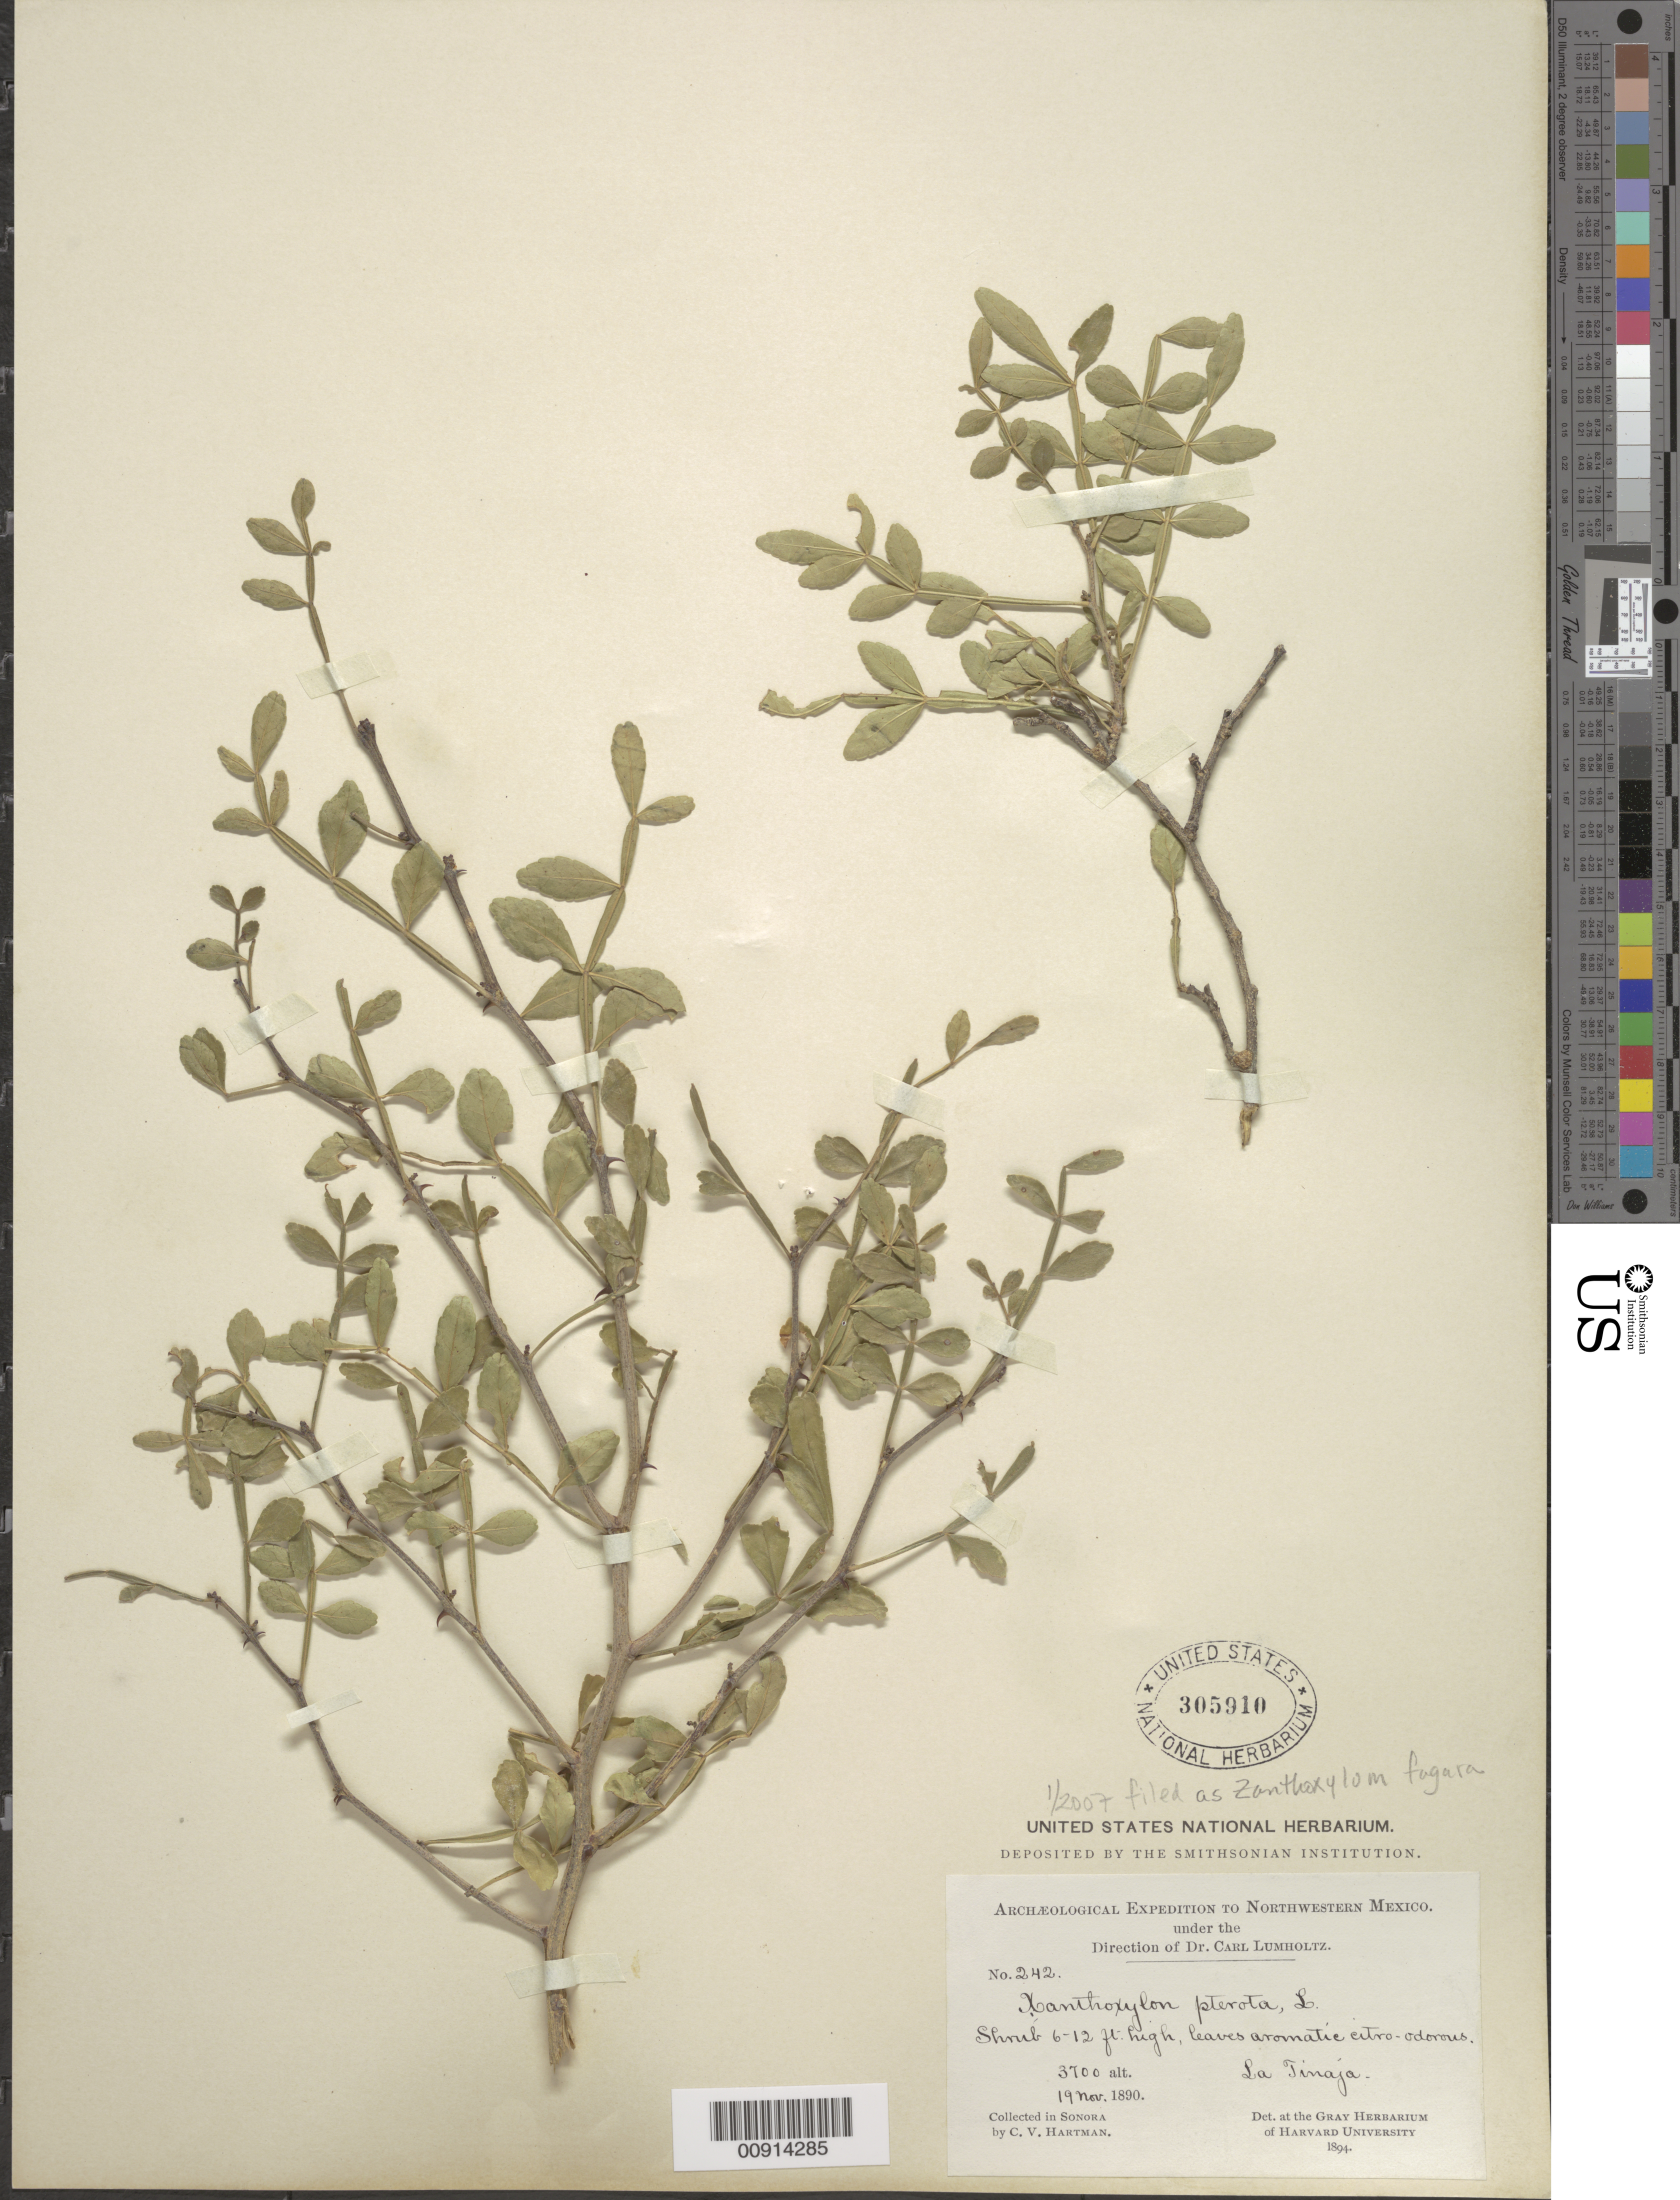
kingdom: Plantae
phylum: Tracheophyta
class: Magnoliopsida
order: Sapindales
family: Rutaceae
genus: Zanthoxylum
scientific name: Zanthoxylum fagara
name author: (L.) Sarg.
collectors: C. V. Hartman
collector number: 242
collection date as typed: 19 Nov 1890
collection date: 1890-11-19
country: Mexico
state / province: Sonora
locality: La Tinaja, Sonora.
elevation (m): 1128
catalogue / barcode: US 305910